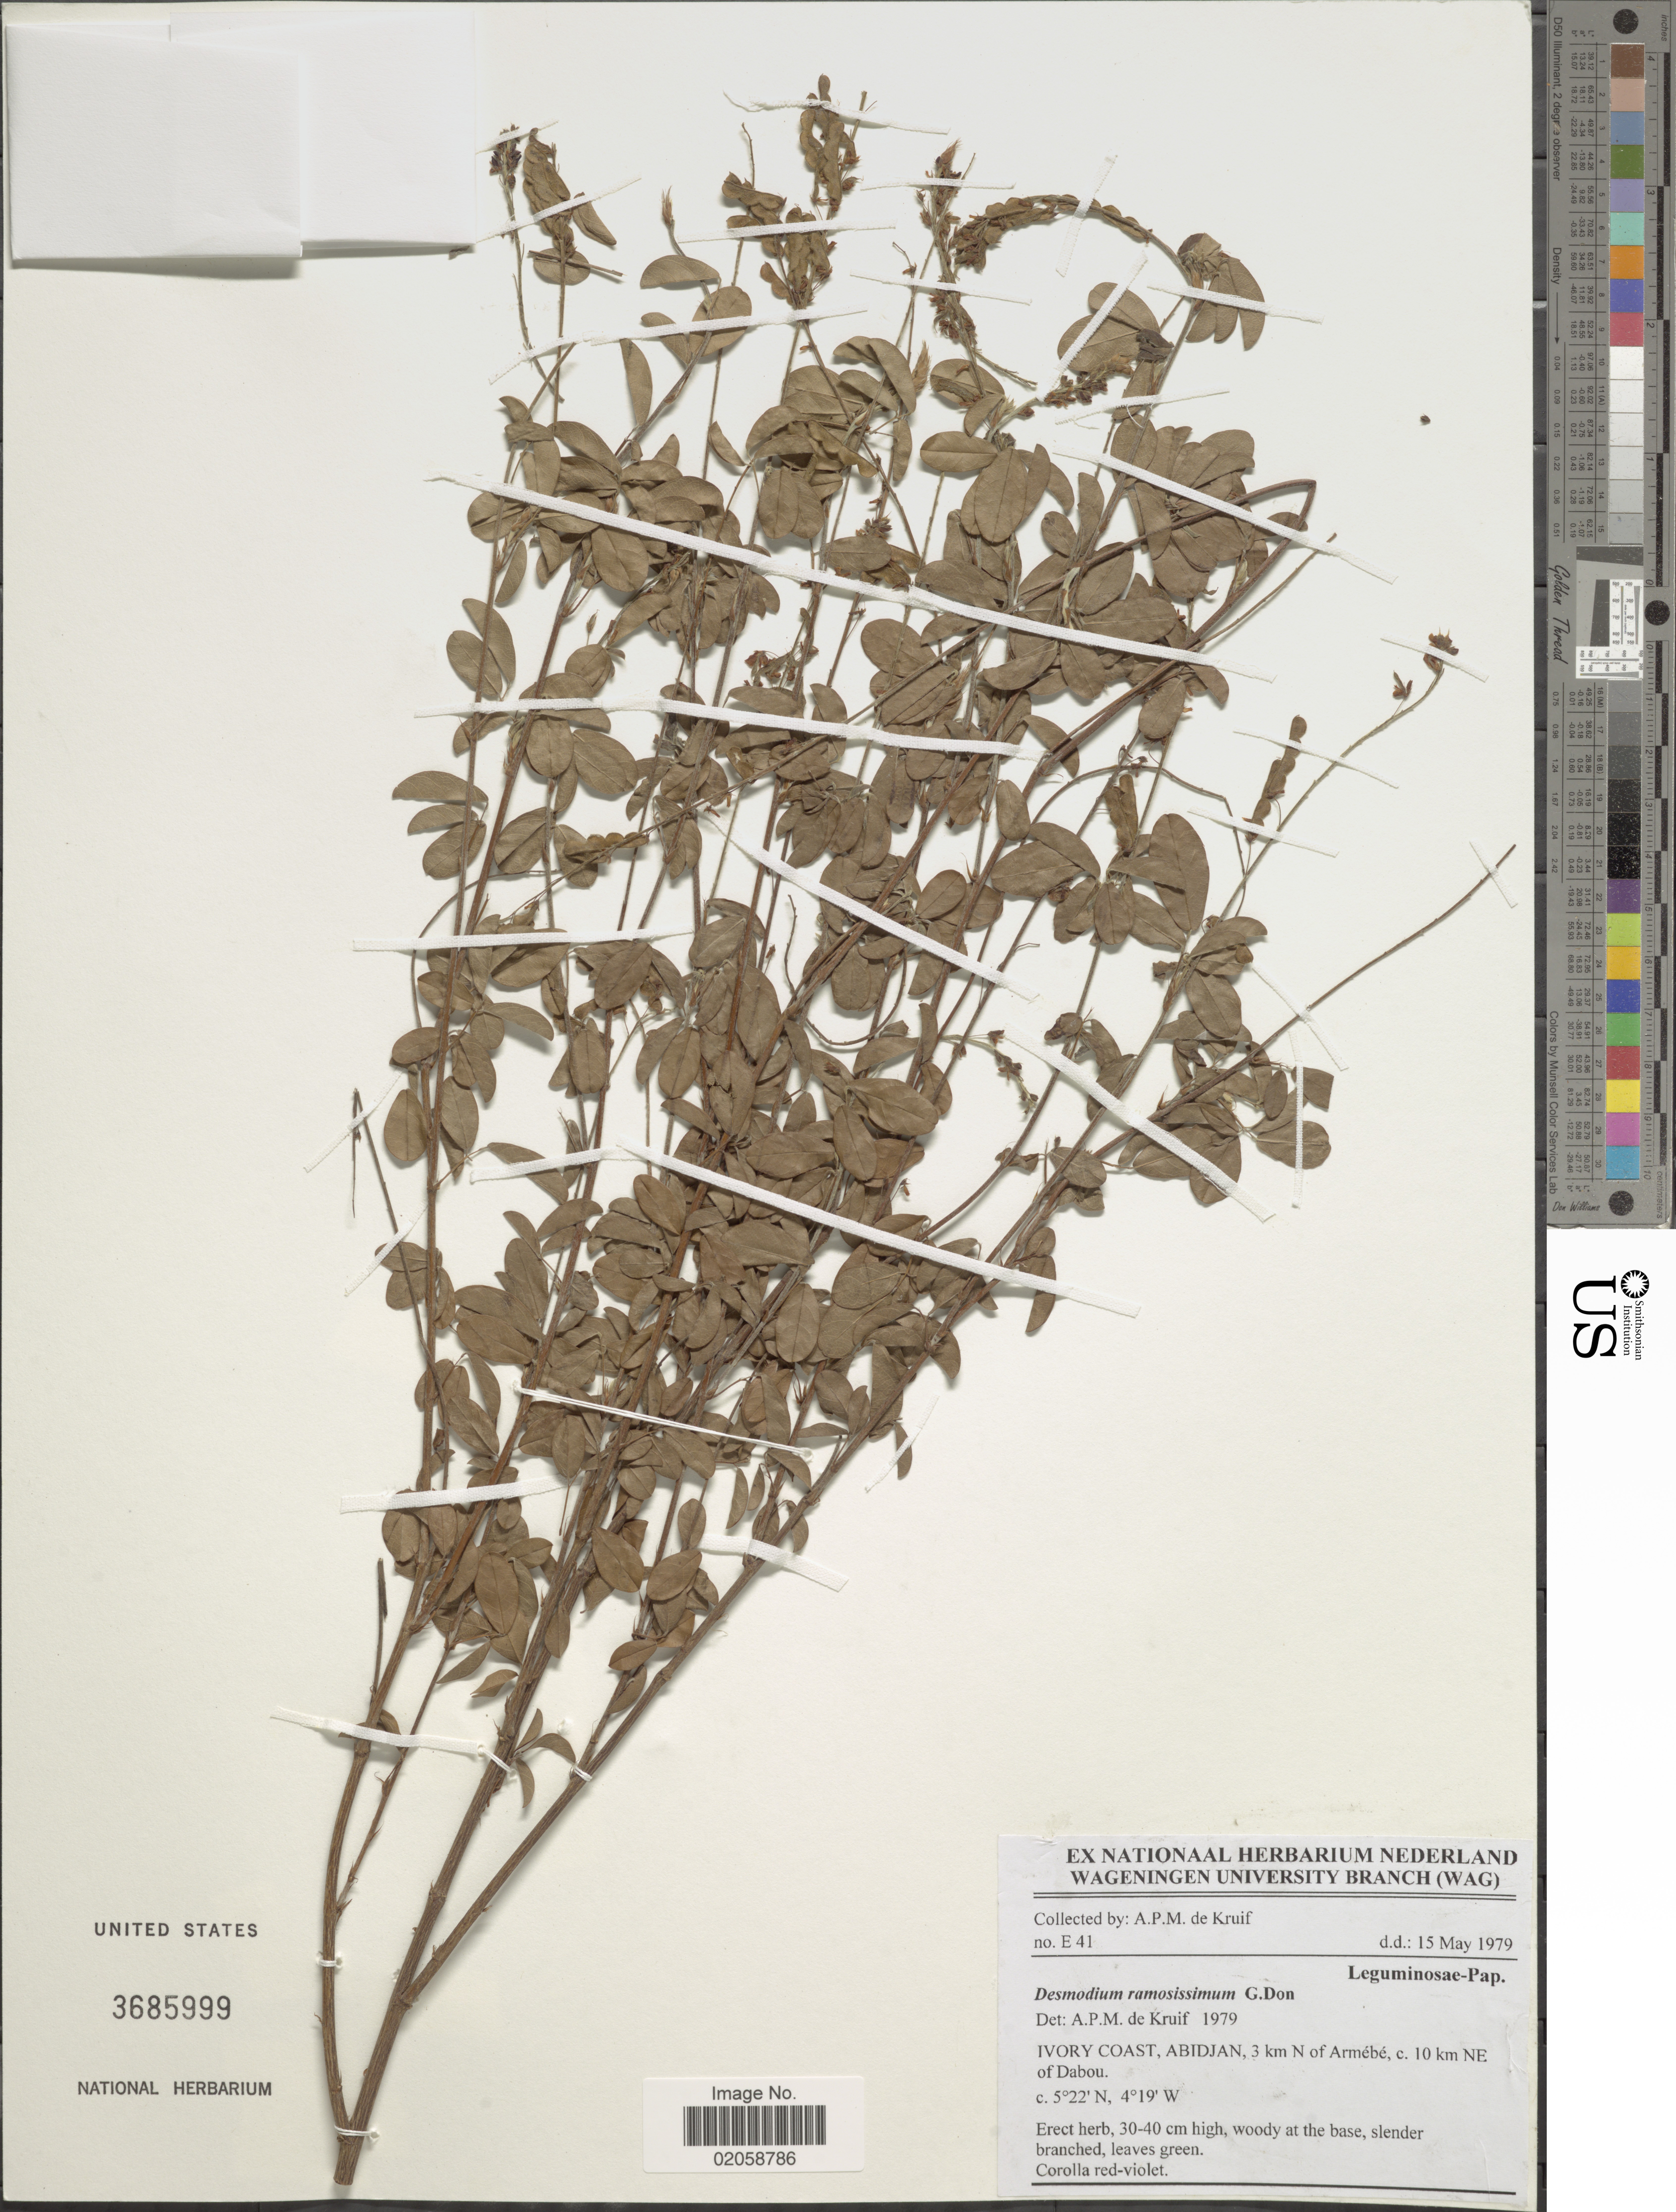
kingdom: Plantae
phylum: Tracheophyta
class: Magnoliopsida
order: Fabales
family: Fabaceae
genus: Grona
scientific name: Grona ramosissima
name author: (G. Don) H. Ohashi & K. Ohashi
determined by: Strong, Mark T., (BOT), Smithsonian Institution - National Museum of Natural History (UNITED STATES)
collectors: A. P. de Kruif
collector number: E41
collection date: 1979-05-15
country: Ivory Coast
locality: Abidjan, 3 km N of Armébé, c. 10 km NE of Dabou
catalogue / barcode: US 3685999